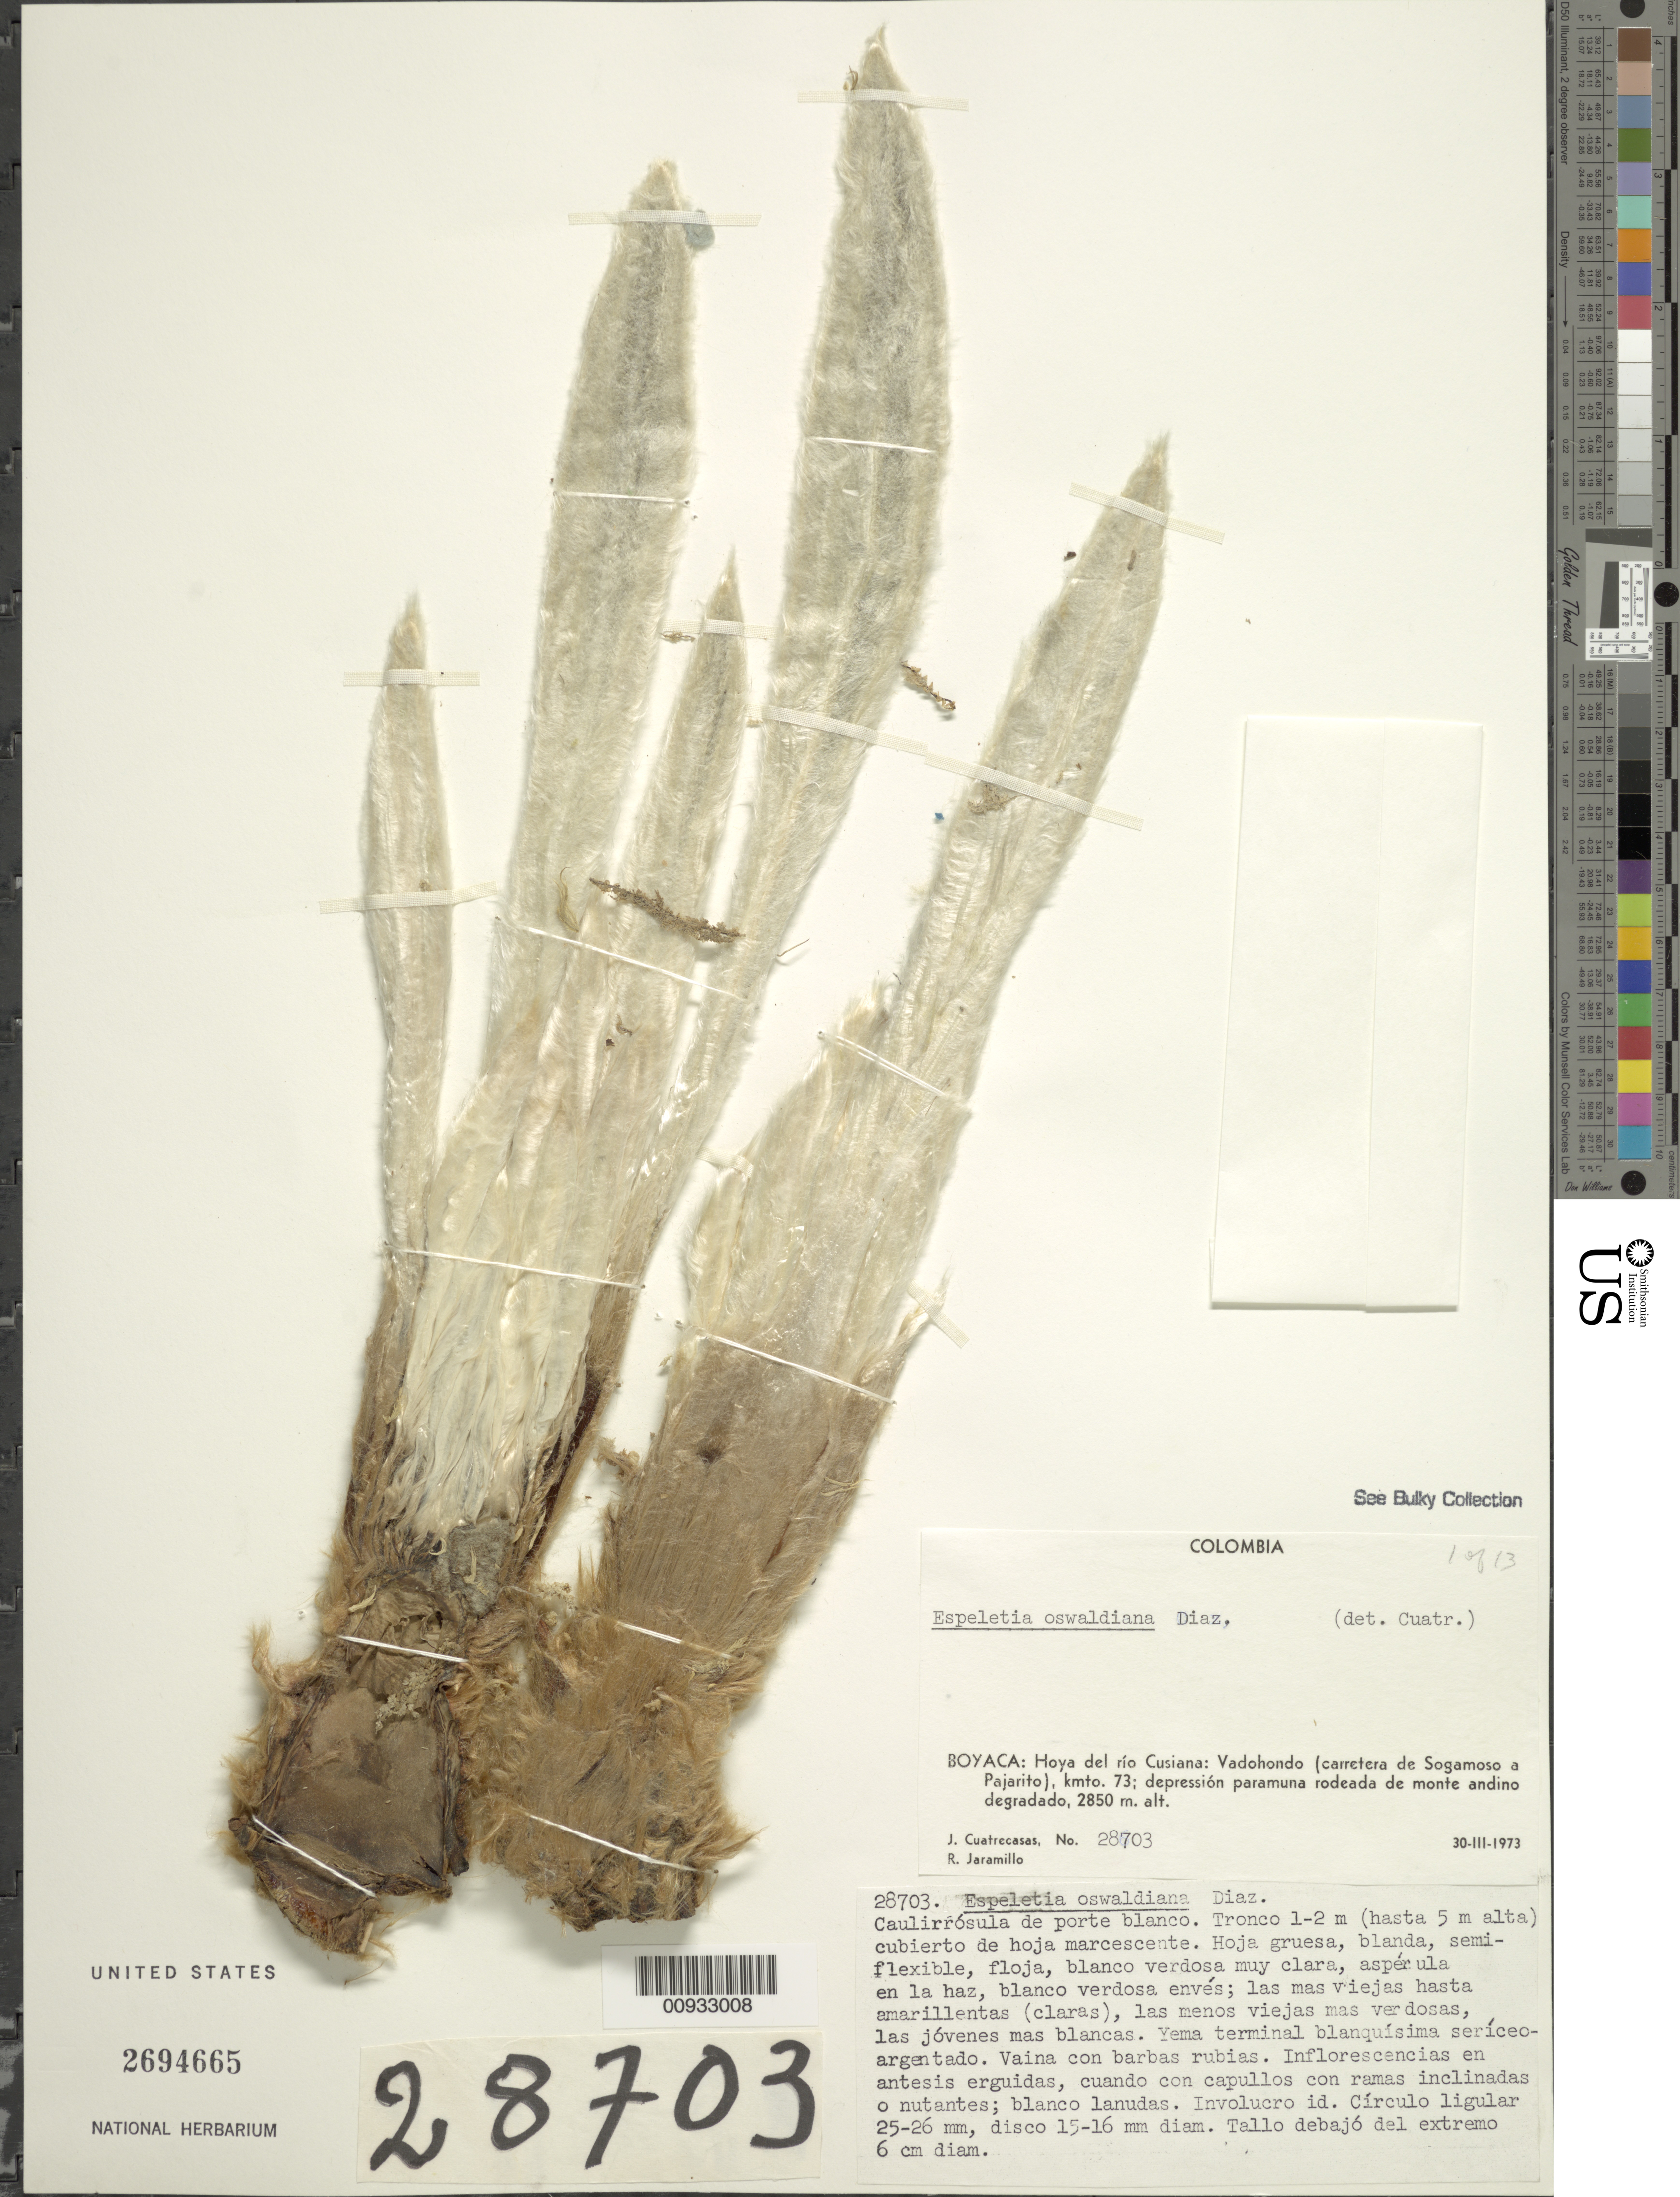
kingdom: Plantae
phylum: Tracheophyta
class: Magnoliopsida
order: Asterales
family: Asteraceae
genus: Espeletia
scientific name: Espeletia oswaldiana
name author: S. Díaz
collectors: J. Cuatrecasas & R. Jaramillo M.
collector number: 28703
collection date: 1973-03-30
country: Colombia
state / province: Boyacá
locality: Hoya del rio Cusiana, Vadohondo (carretera de Sogamoso a Pajarito), kmto. 73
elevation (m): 2850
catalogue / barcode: US 2694665